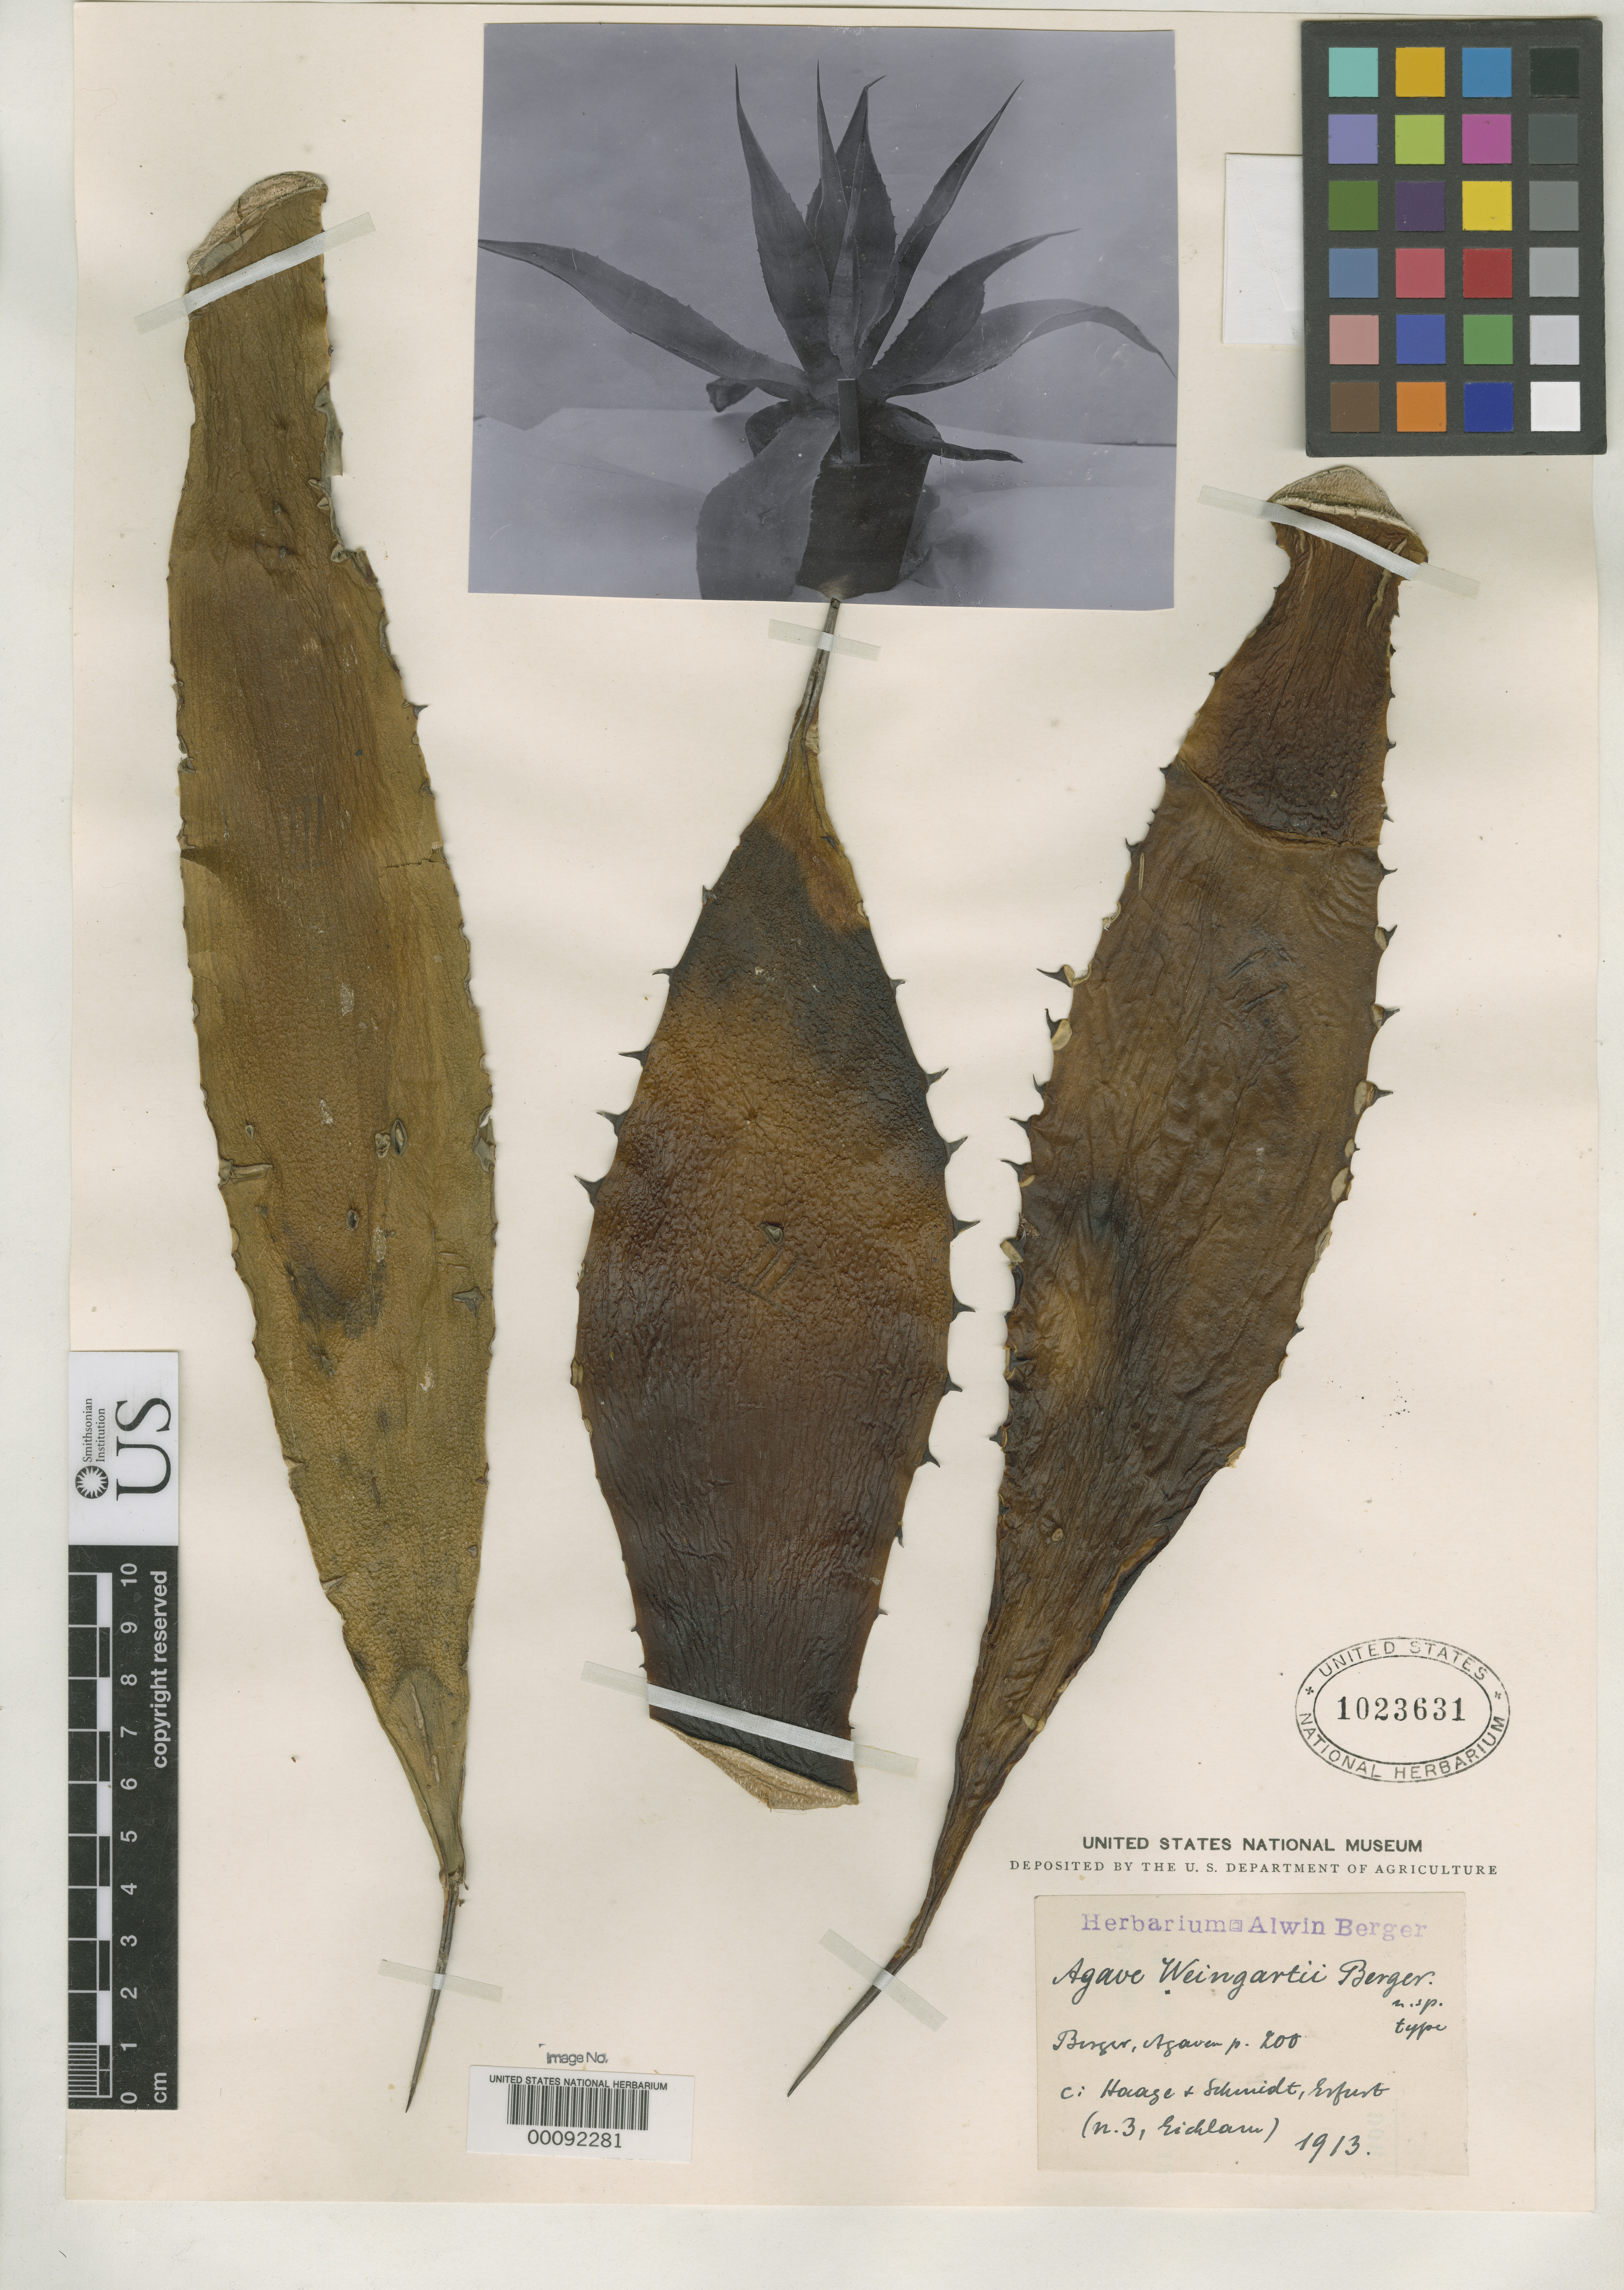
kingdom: Plantae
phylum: Tracheophyta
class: Liliopsida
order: Asparagales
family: Asparagaceae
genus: Agave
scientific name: Agave weingartii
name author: A. Berger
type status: Type Collection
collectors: W. Eichlam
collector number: Ag. No. 3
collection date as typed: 1913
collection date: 1913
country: Guatemala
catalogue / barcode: US 1023631